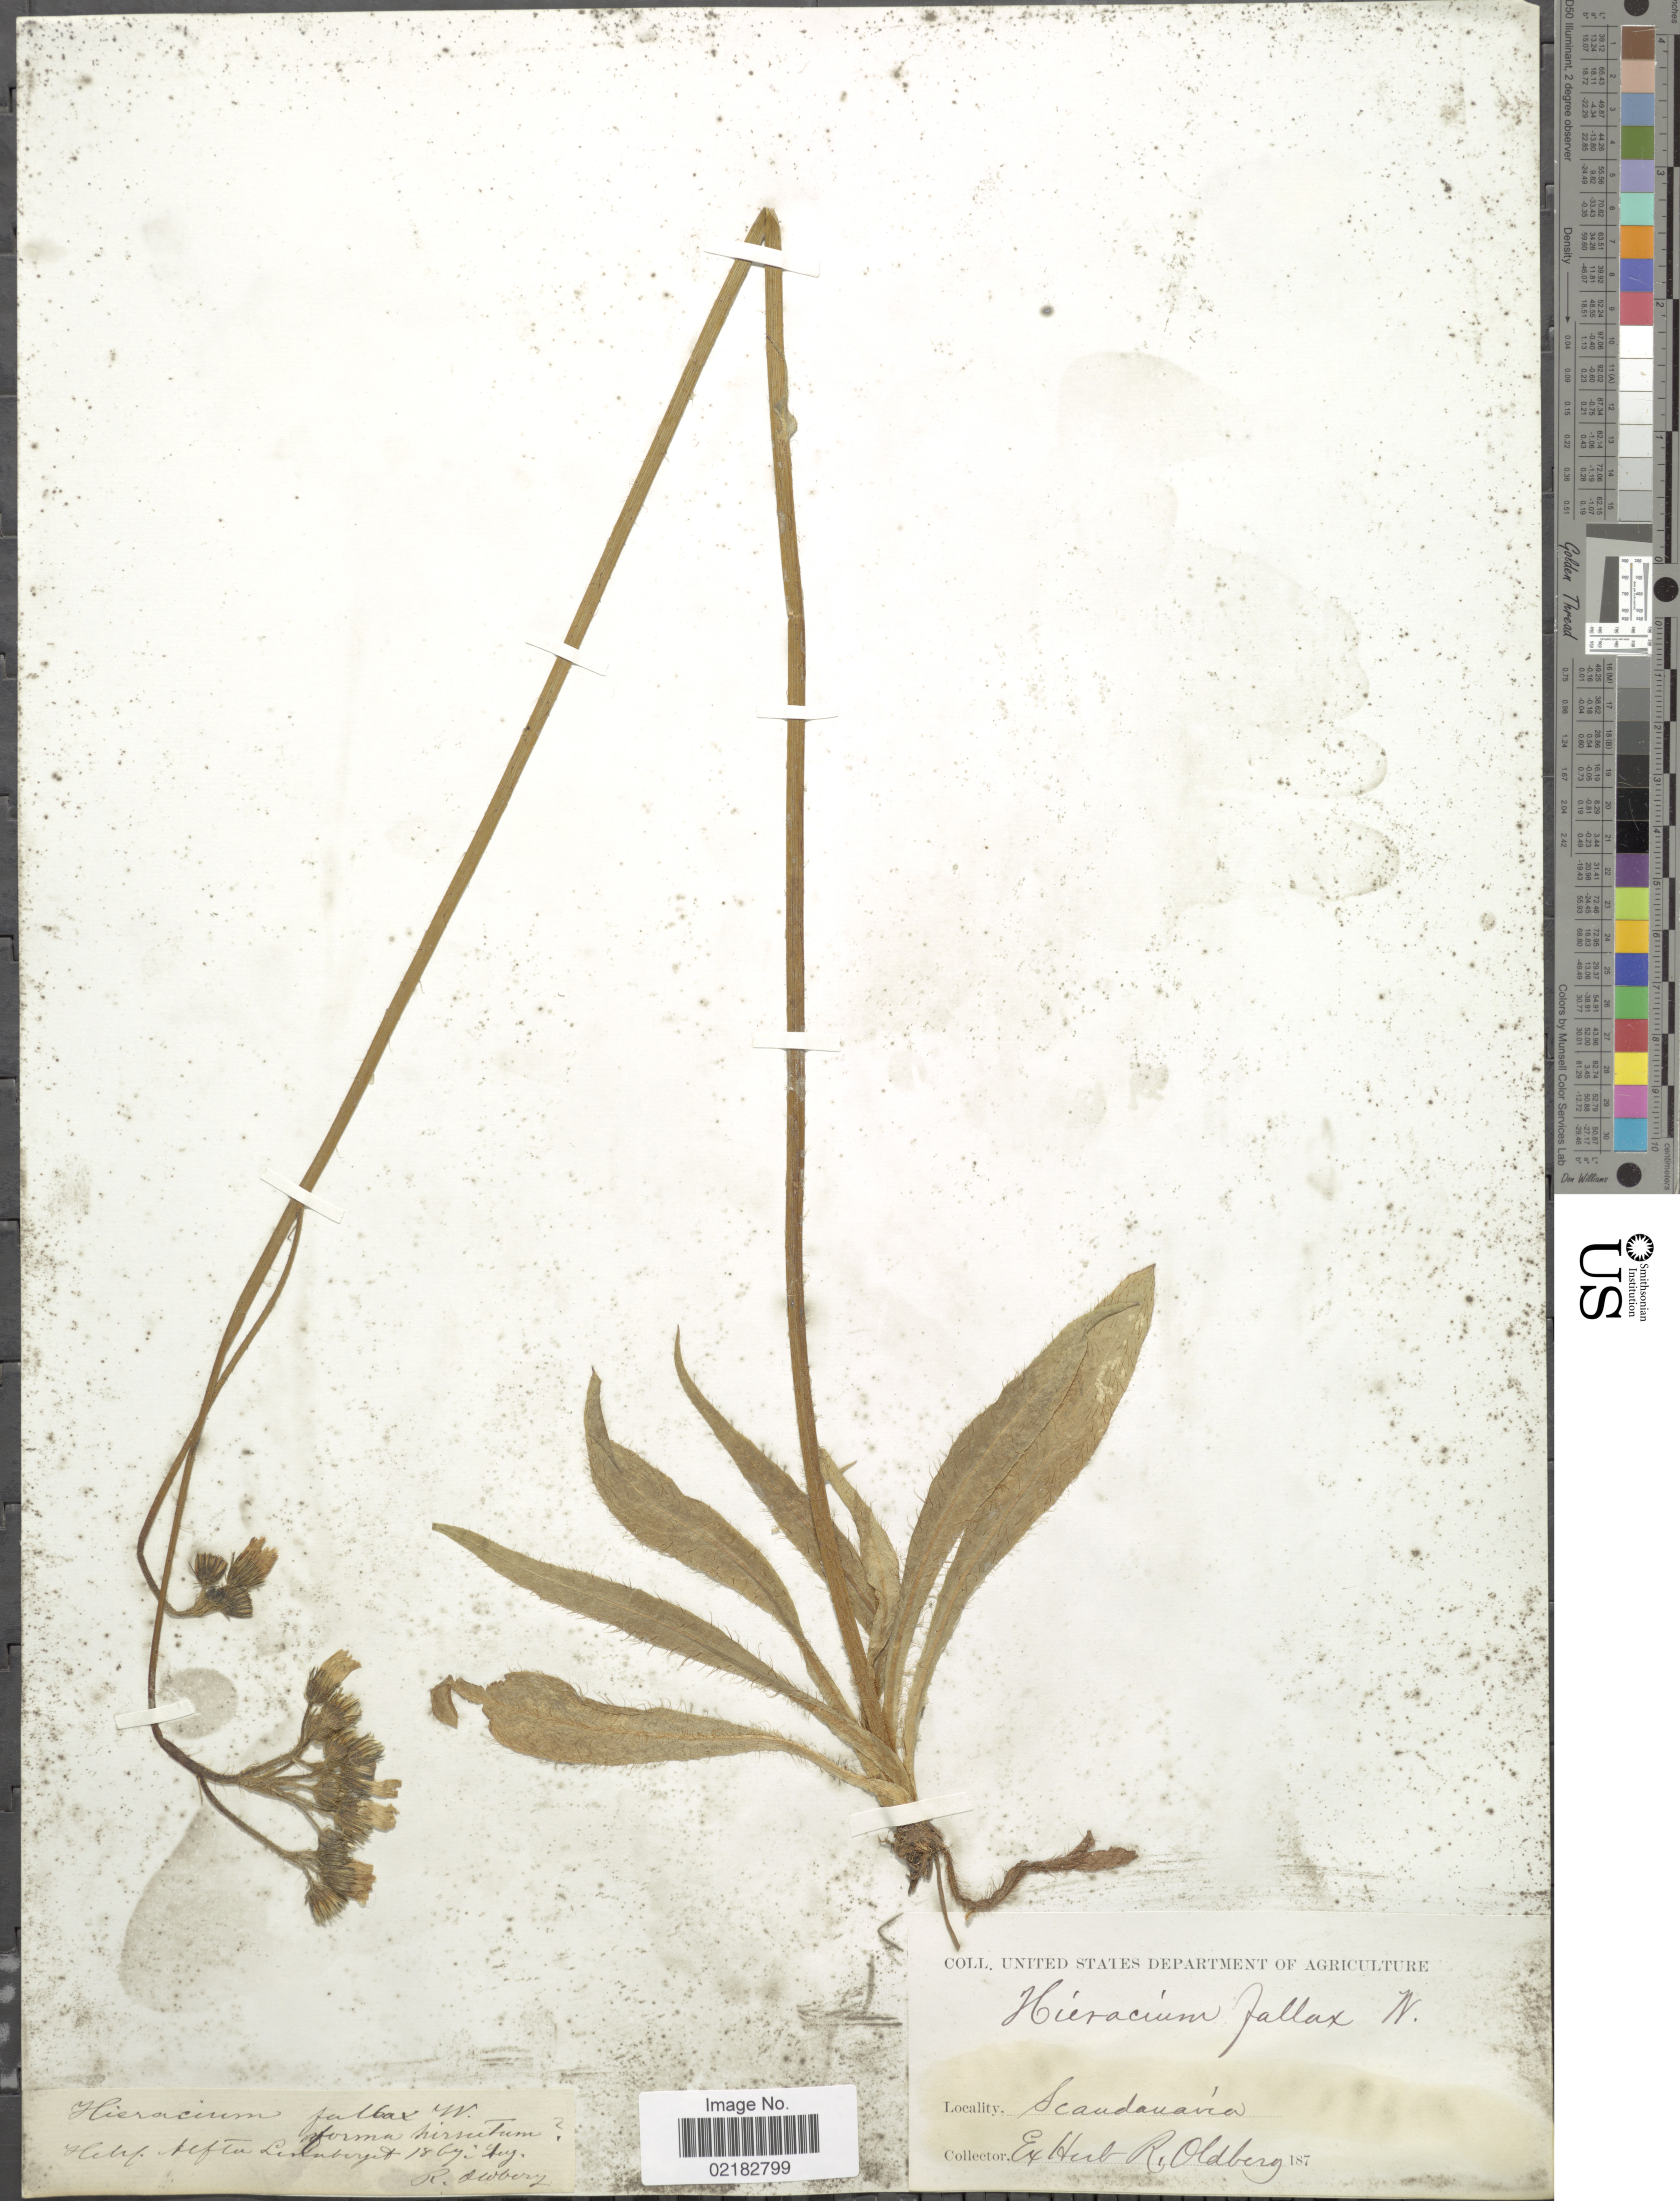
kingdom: Plantae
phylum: Tracheophyta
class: Magnoliopsida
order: Asterales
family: Asteraceae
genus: Pilosella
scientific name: Pilosella setigera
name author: Fr.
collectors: R. Oldberg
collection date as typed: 187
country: Sweden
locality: Helsl. Alfta Lenaberget, Scandanavia